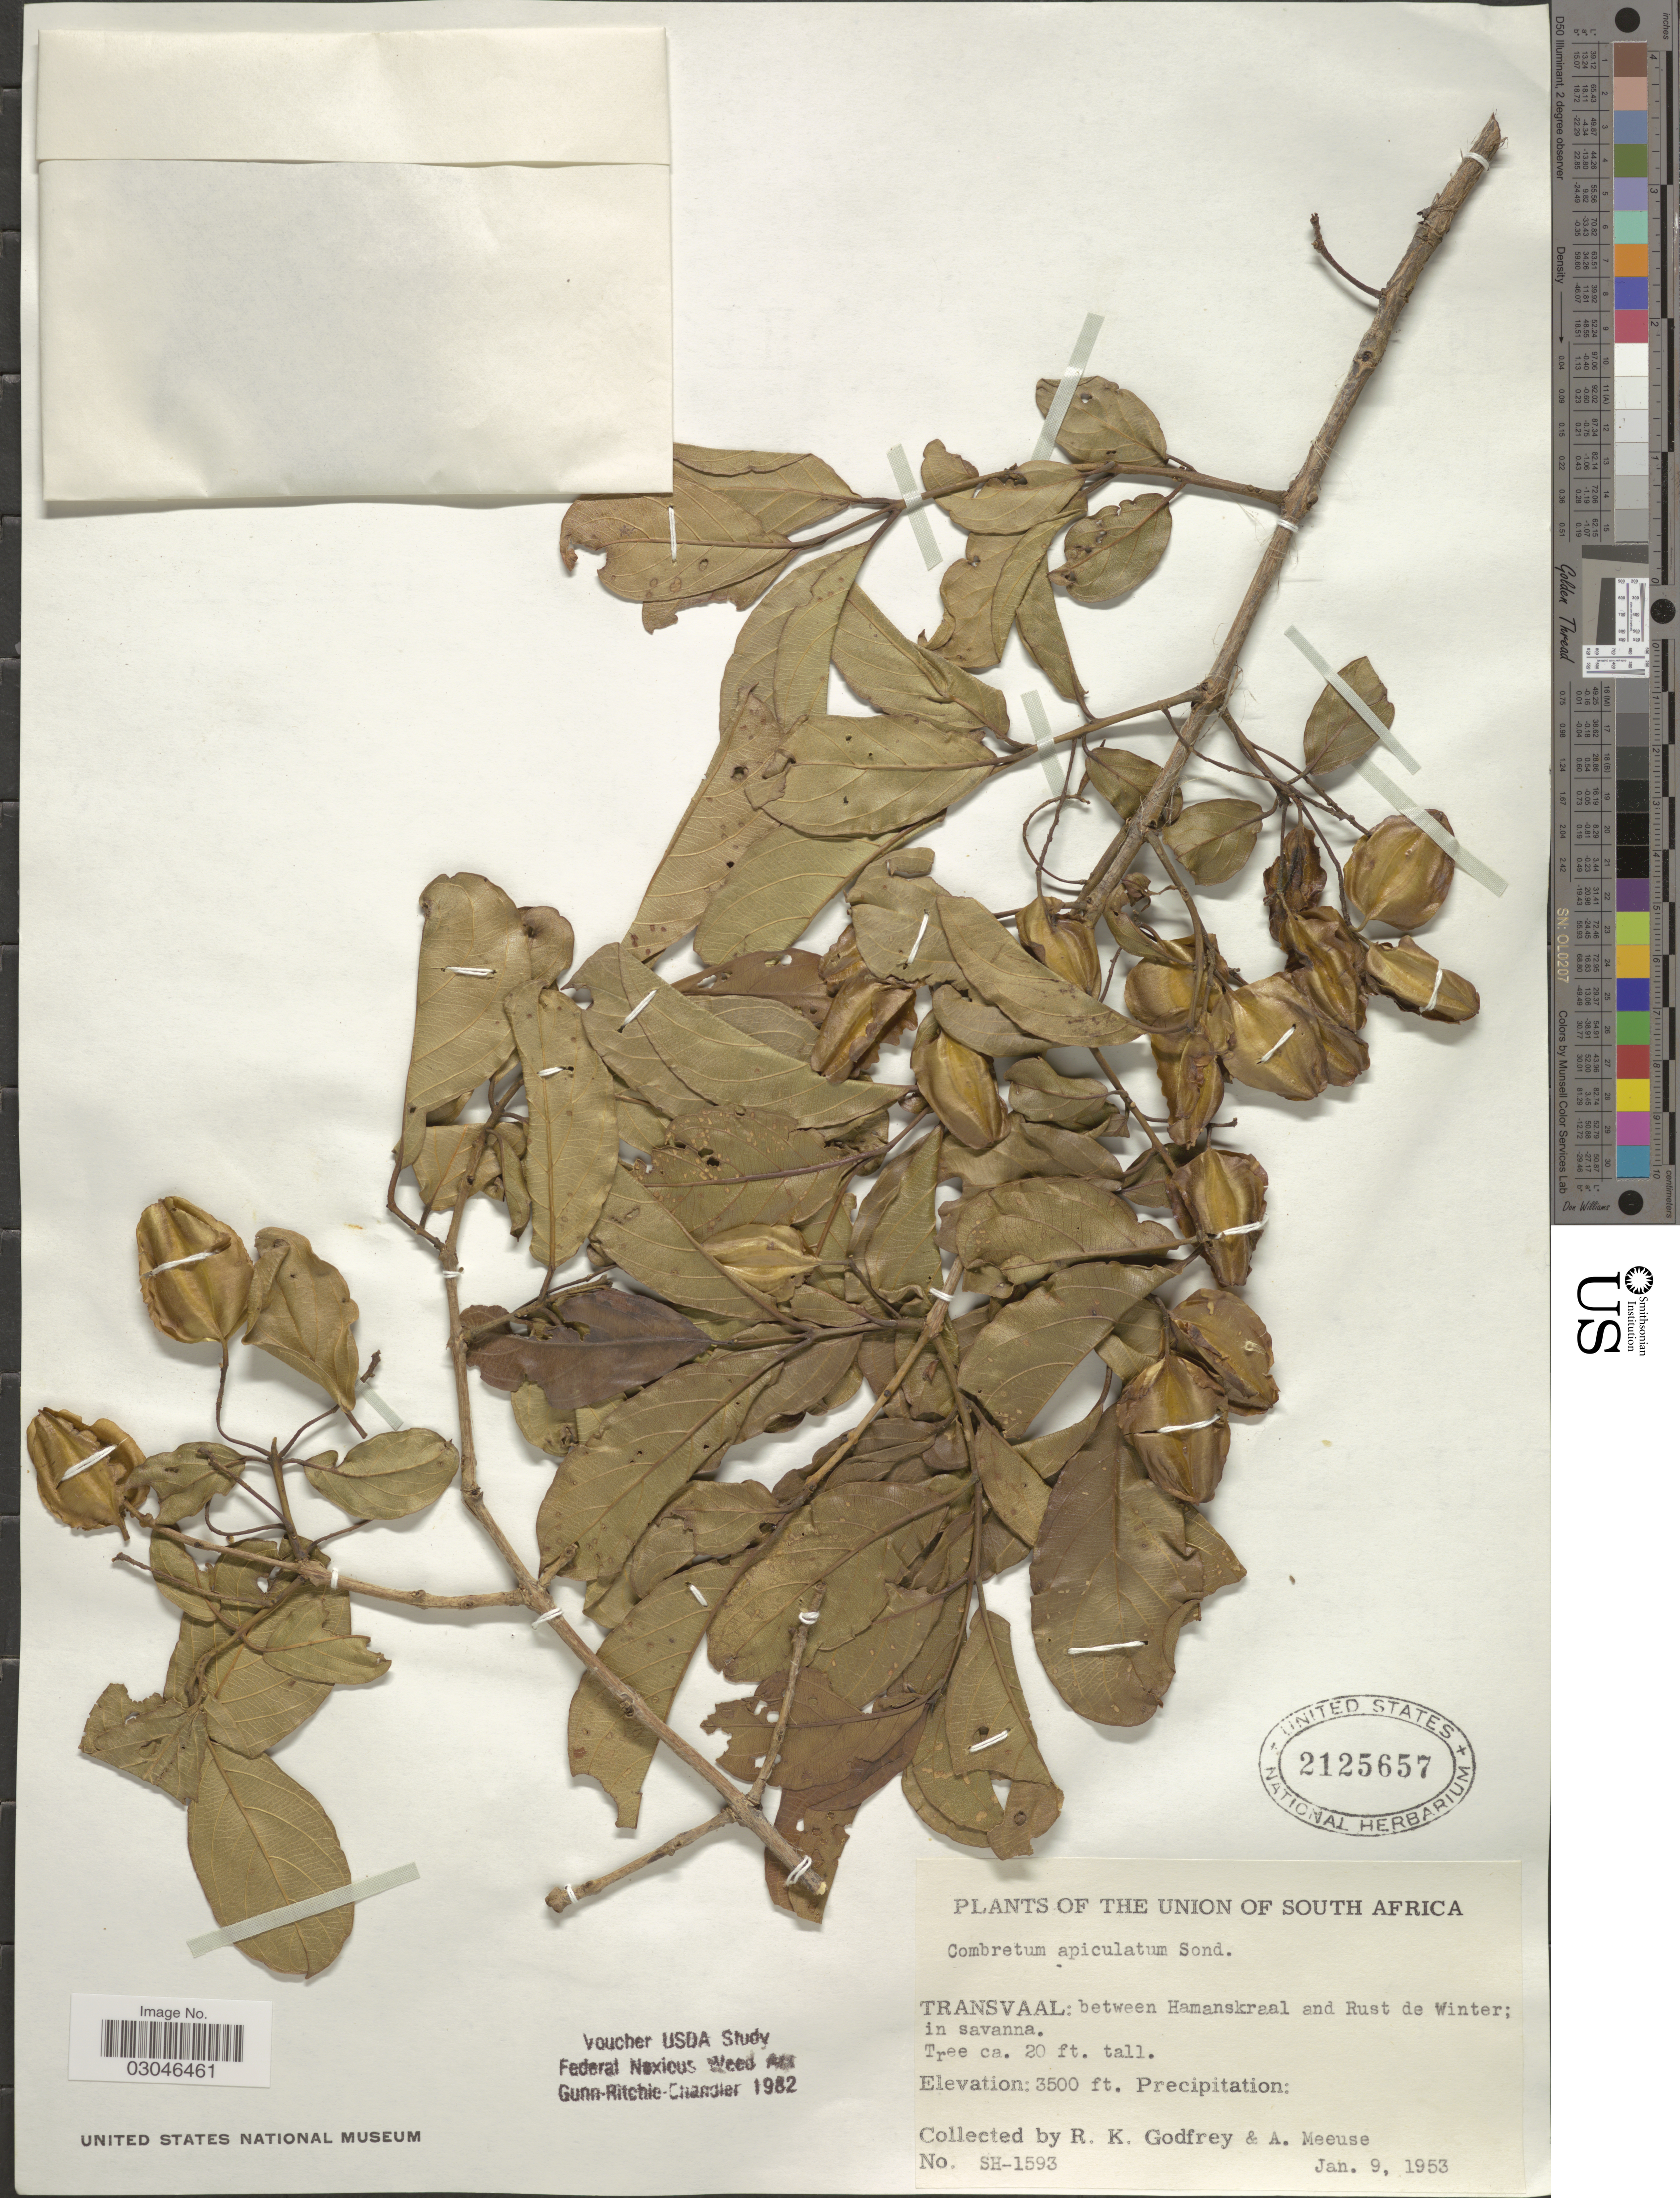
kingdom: Plantae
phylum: Tracheophyta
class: Magnoliopsida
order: Myrtales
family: Combretaceae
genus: Combretum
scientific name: Combretum apiculatum subsp. apiculatum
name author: Sond.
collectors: R. K. Godfrey & A. D. J. Meeuse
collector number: SH-1593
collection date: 1953-01-09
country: South Africa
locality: Union of South Africa. Transvaal: between Hamanskraal and Rust de Winter.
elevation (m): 1067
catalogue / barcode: US 2125657